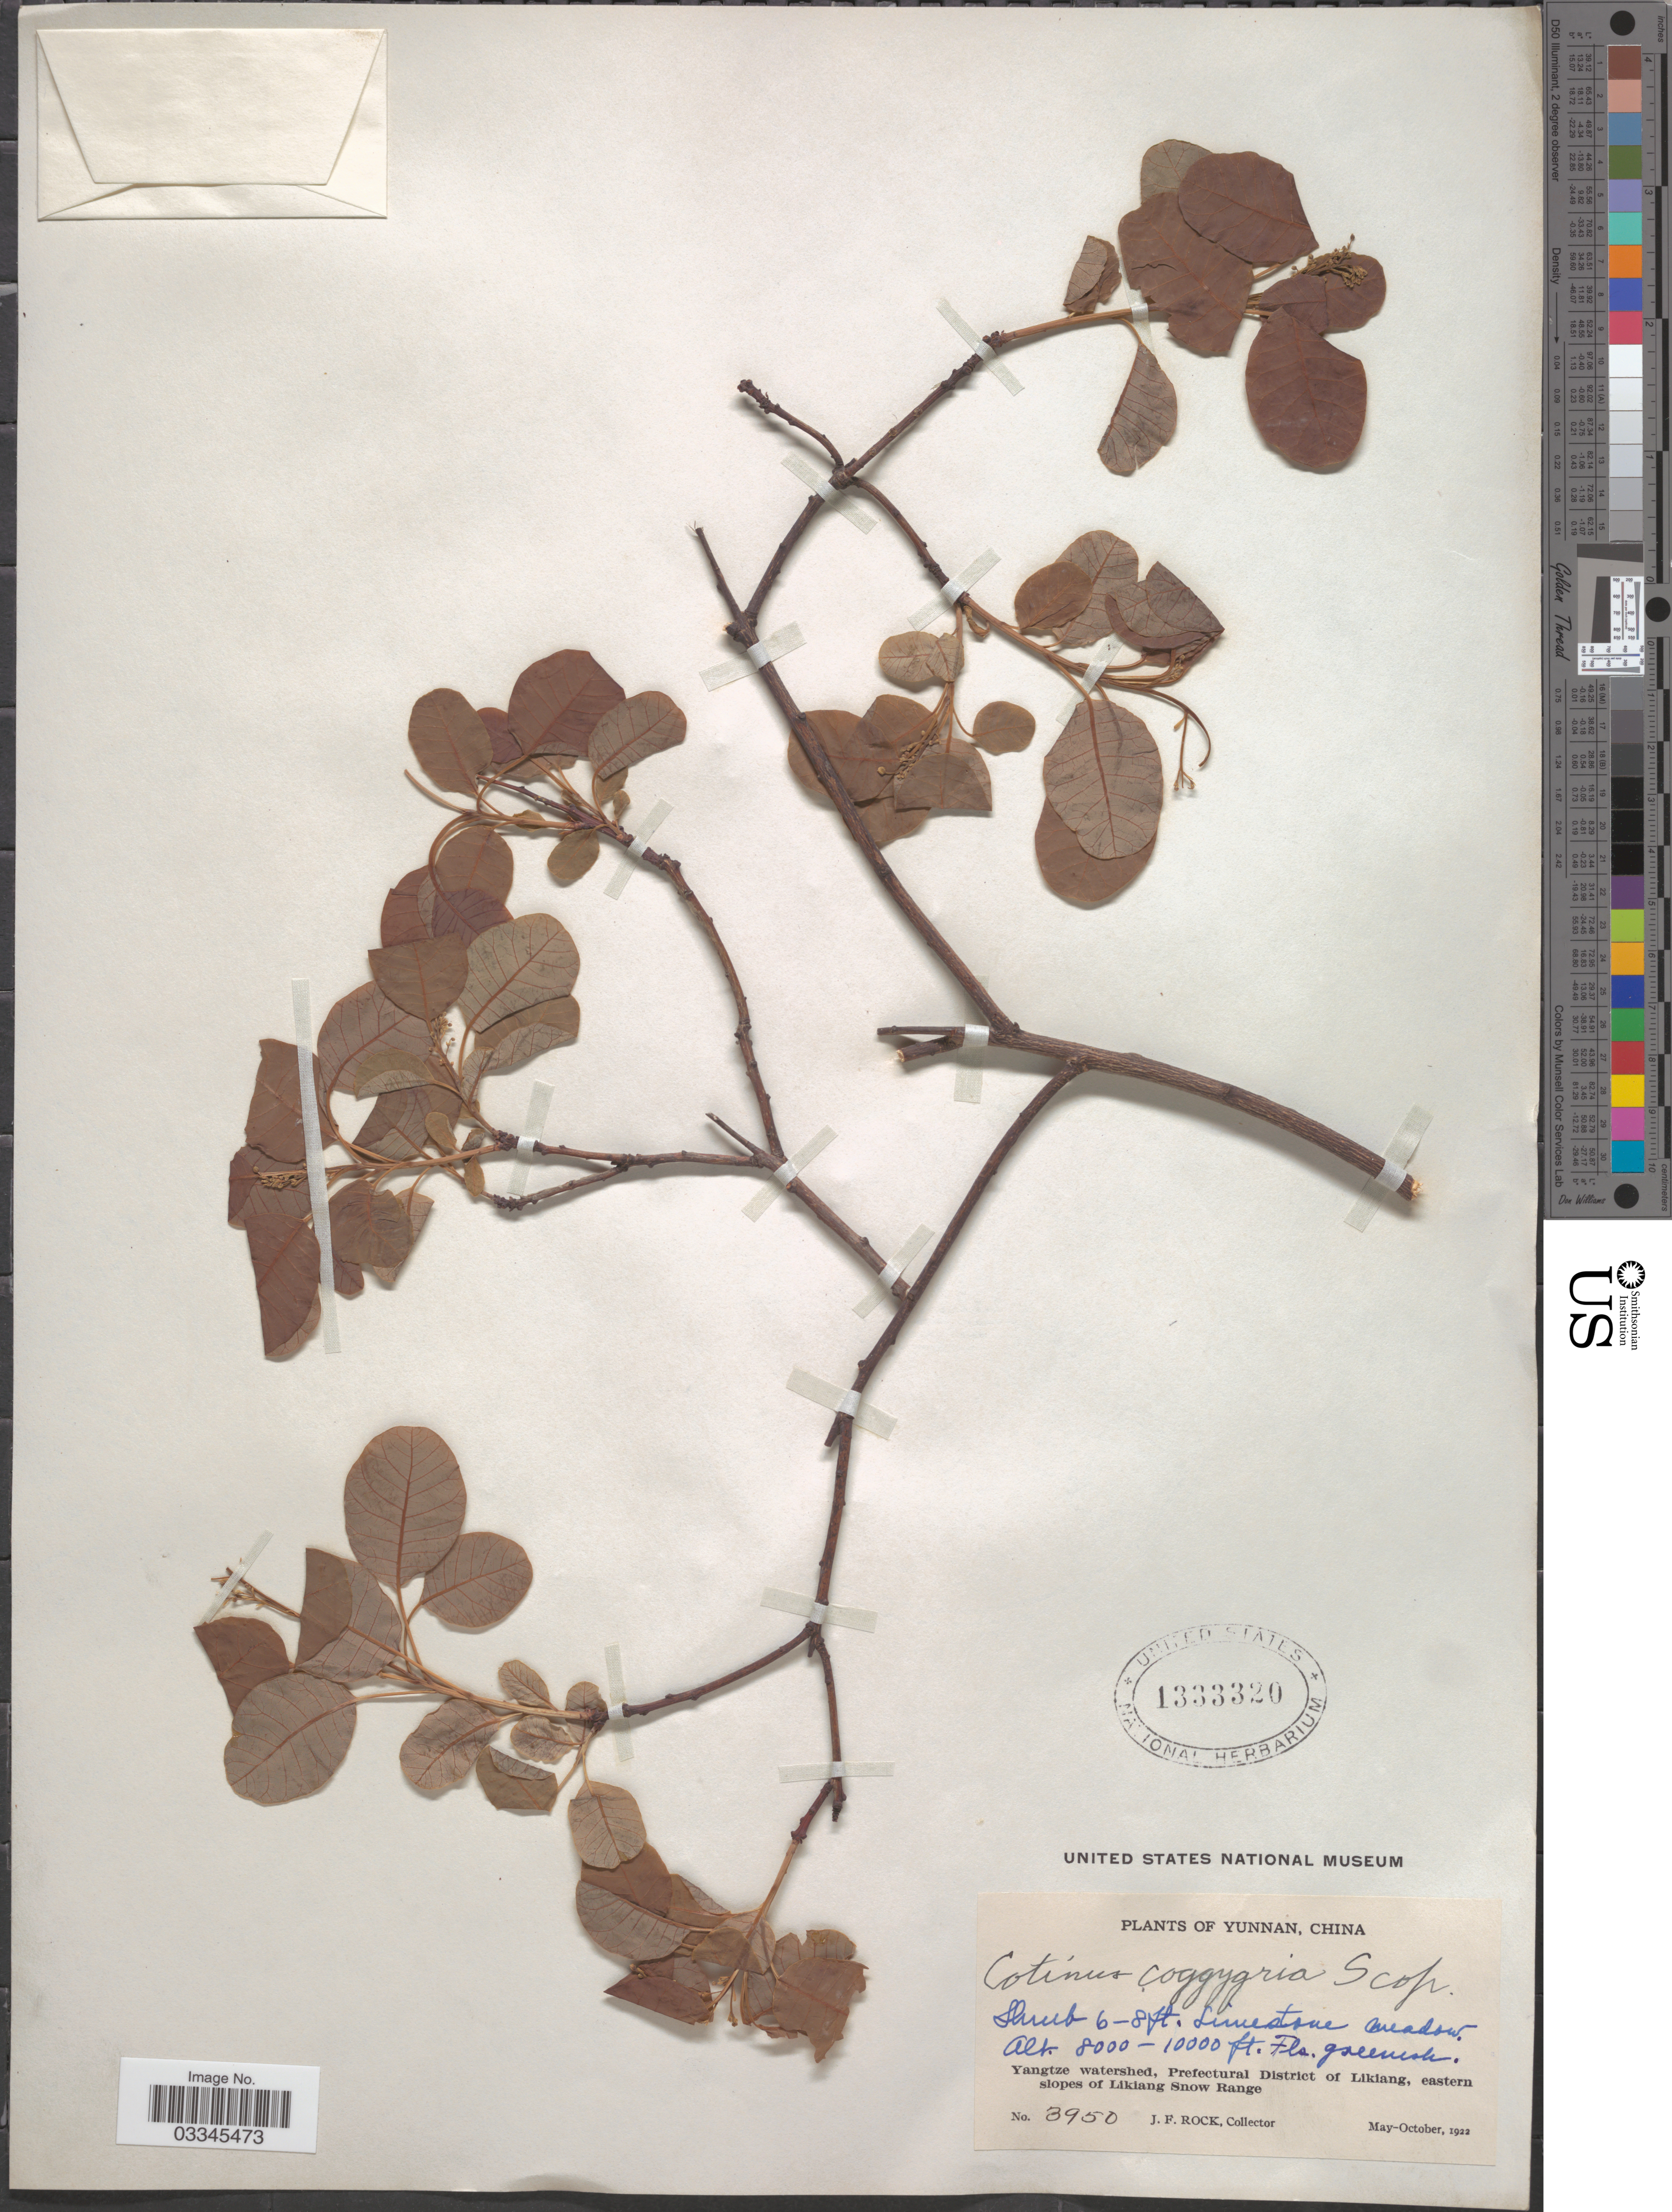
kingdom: Plantae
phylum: Tracheophyta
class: Magnoliopsida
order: Sapindales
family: Anacardiaceae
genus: Cotinus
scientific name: Cotinus coggygria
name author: Scop.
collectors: J. Rock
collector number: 3950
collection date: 1922-05/1922-10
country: China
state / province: Yunnan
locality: Yangtze watershed, Prefectural District of Likiang, eastern slopes of Likiang Snow Range.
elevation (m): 2438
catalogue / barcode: US 1333320